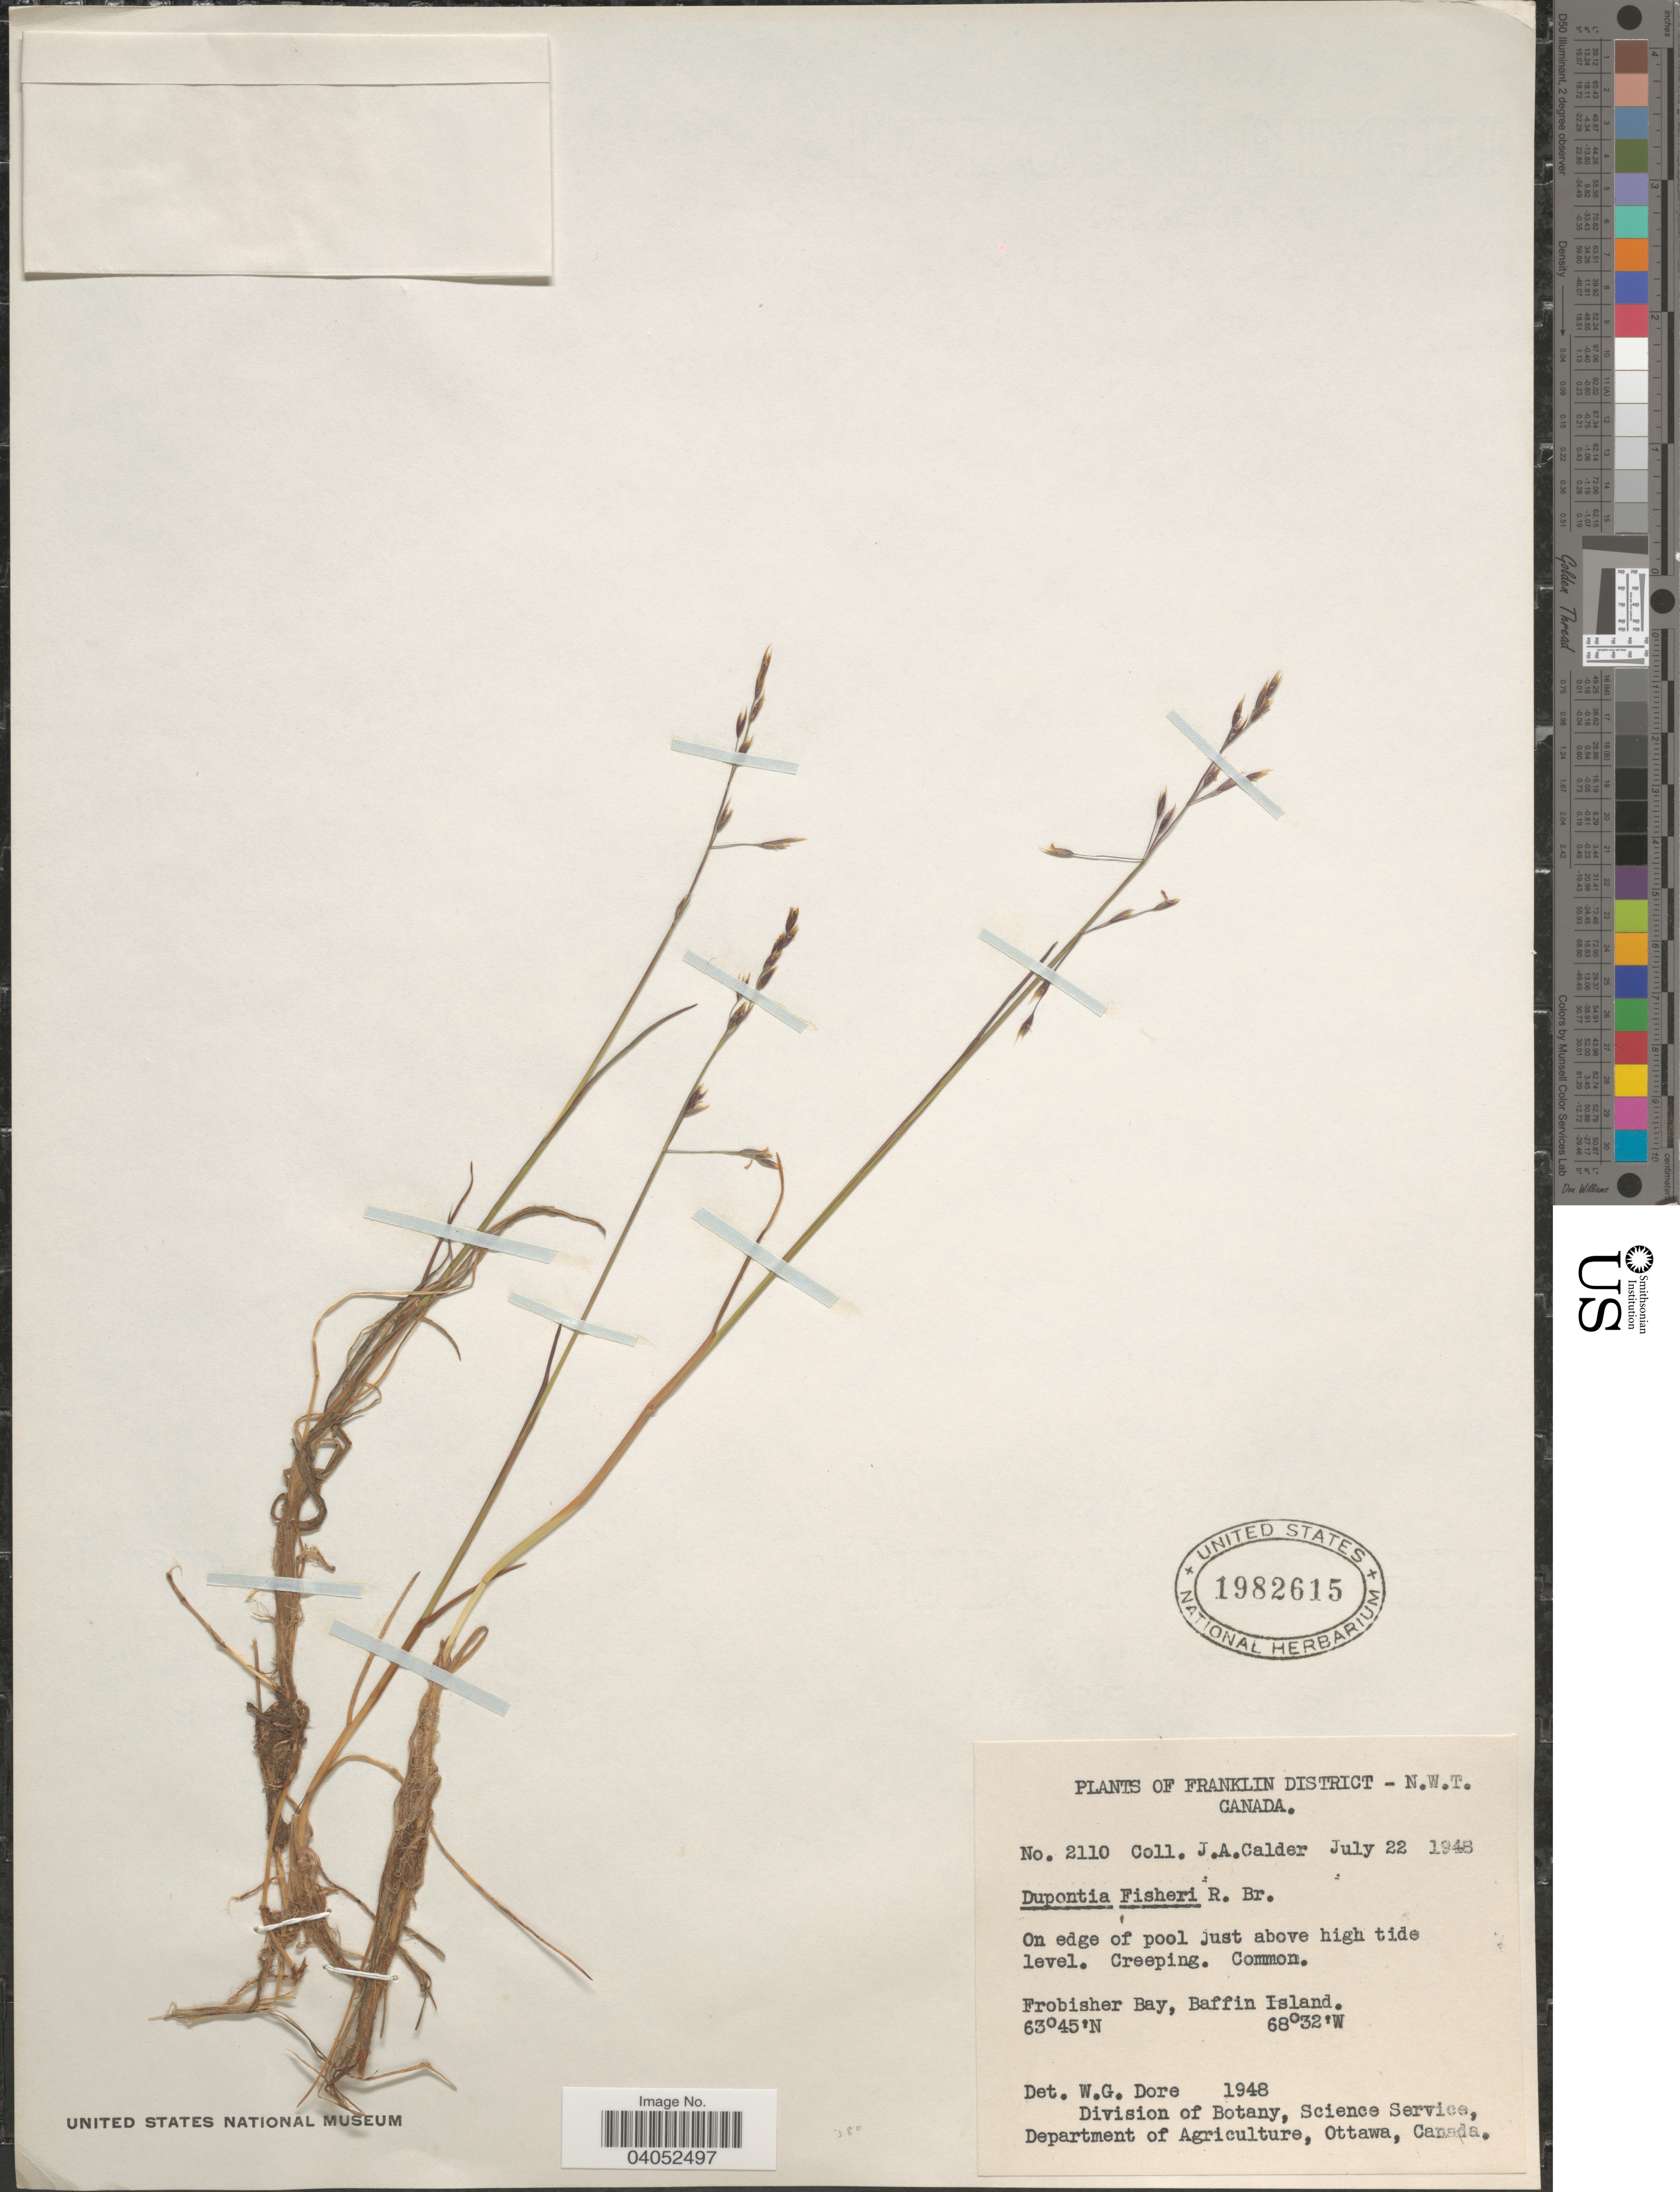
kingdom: Plantae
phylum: Tracheophyta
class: Liliopsida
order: Poales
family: Poaceae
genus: Dupontia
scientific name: Dupontia micrantha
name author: Holm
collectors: J. A. Calder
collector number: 2110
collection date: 1948-07-22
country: Canada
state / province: Northwest Territories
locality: Franklin District. On edge of pool just above high tide level. Frobisher Bay, Baffin Island.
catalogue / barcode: US 1982615